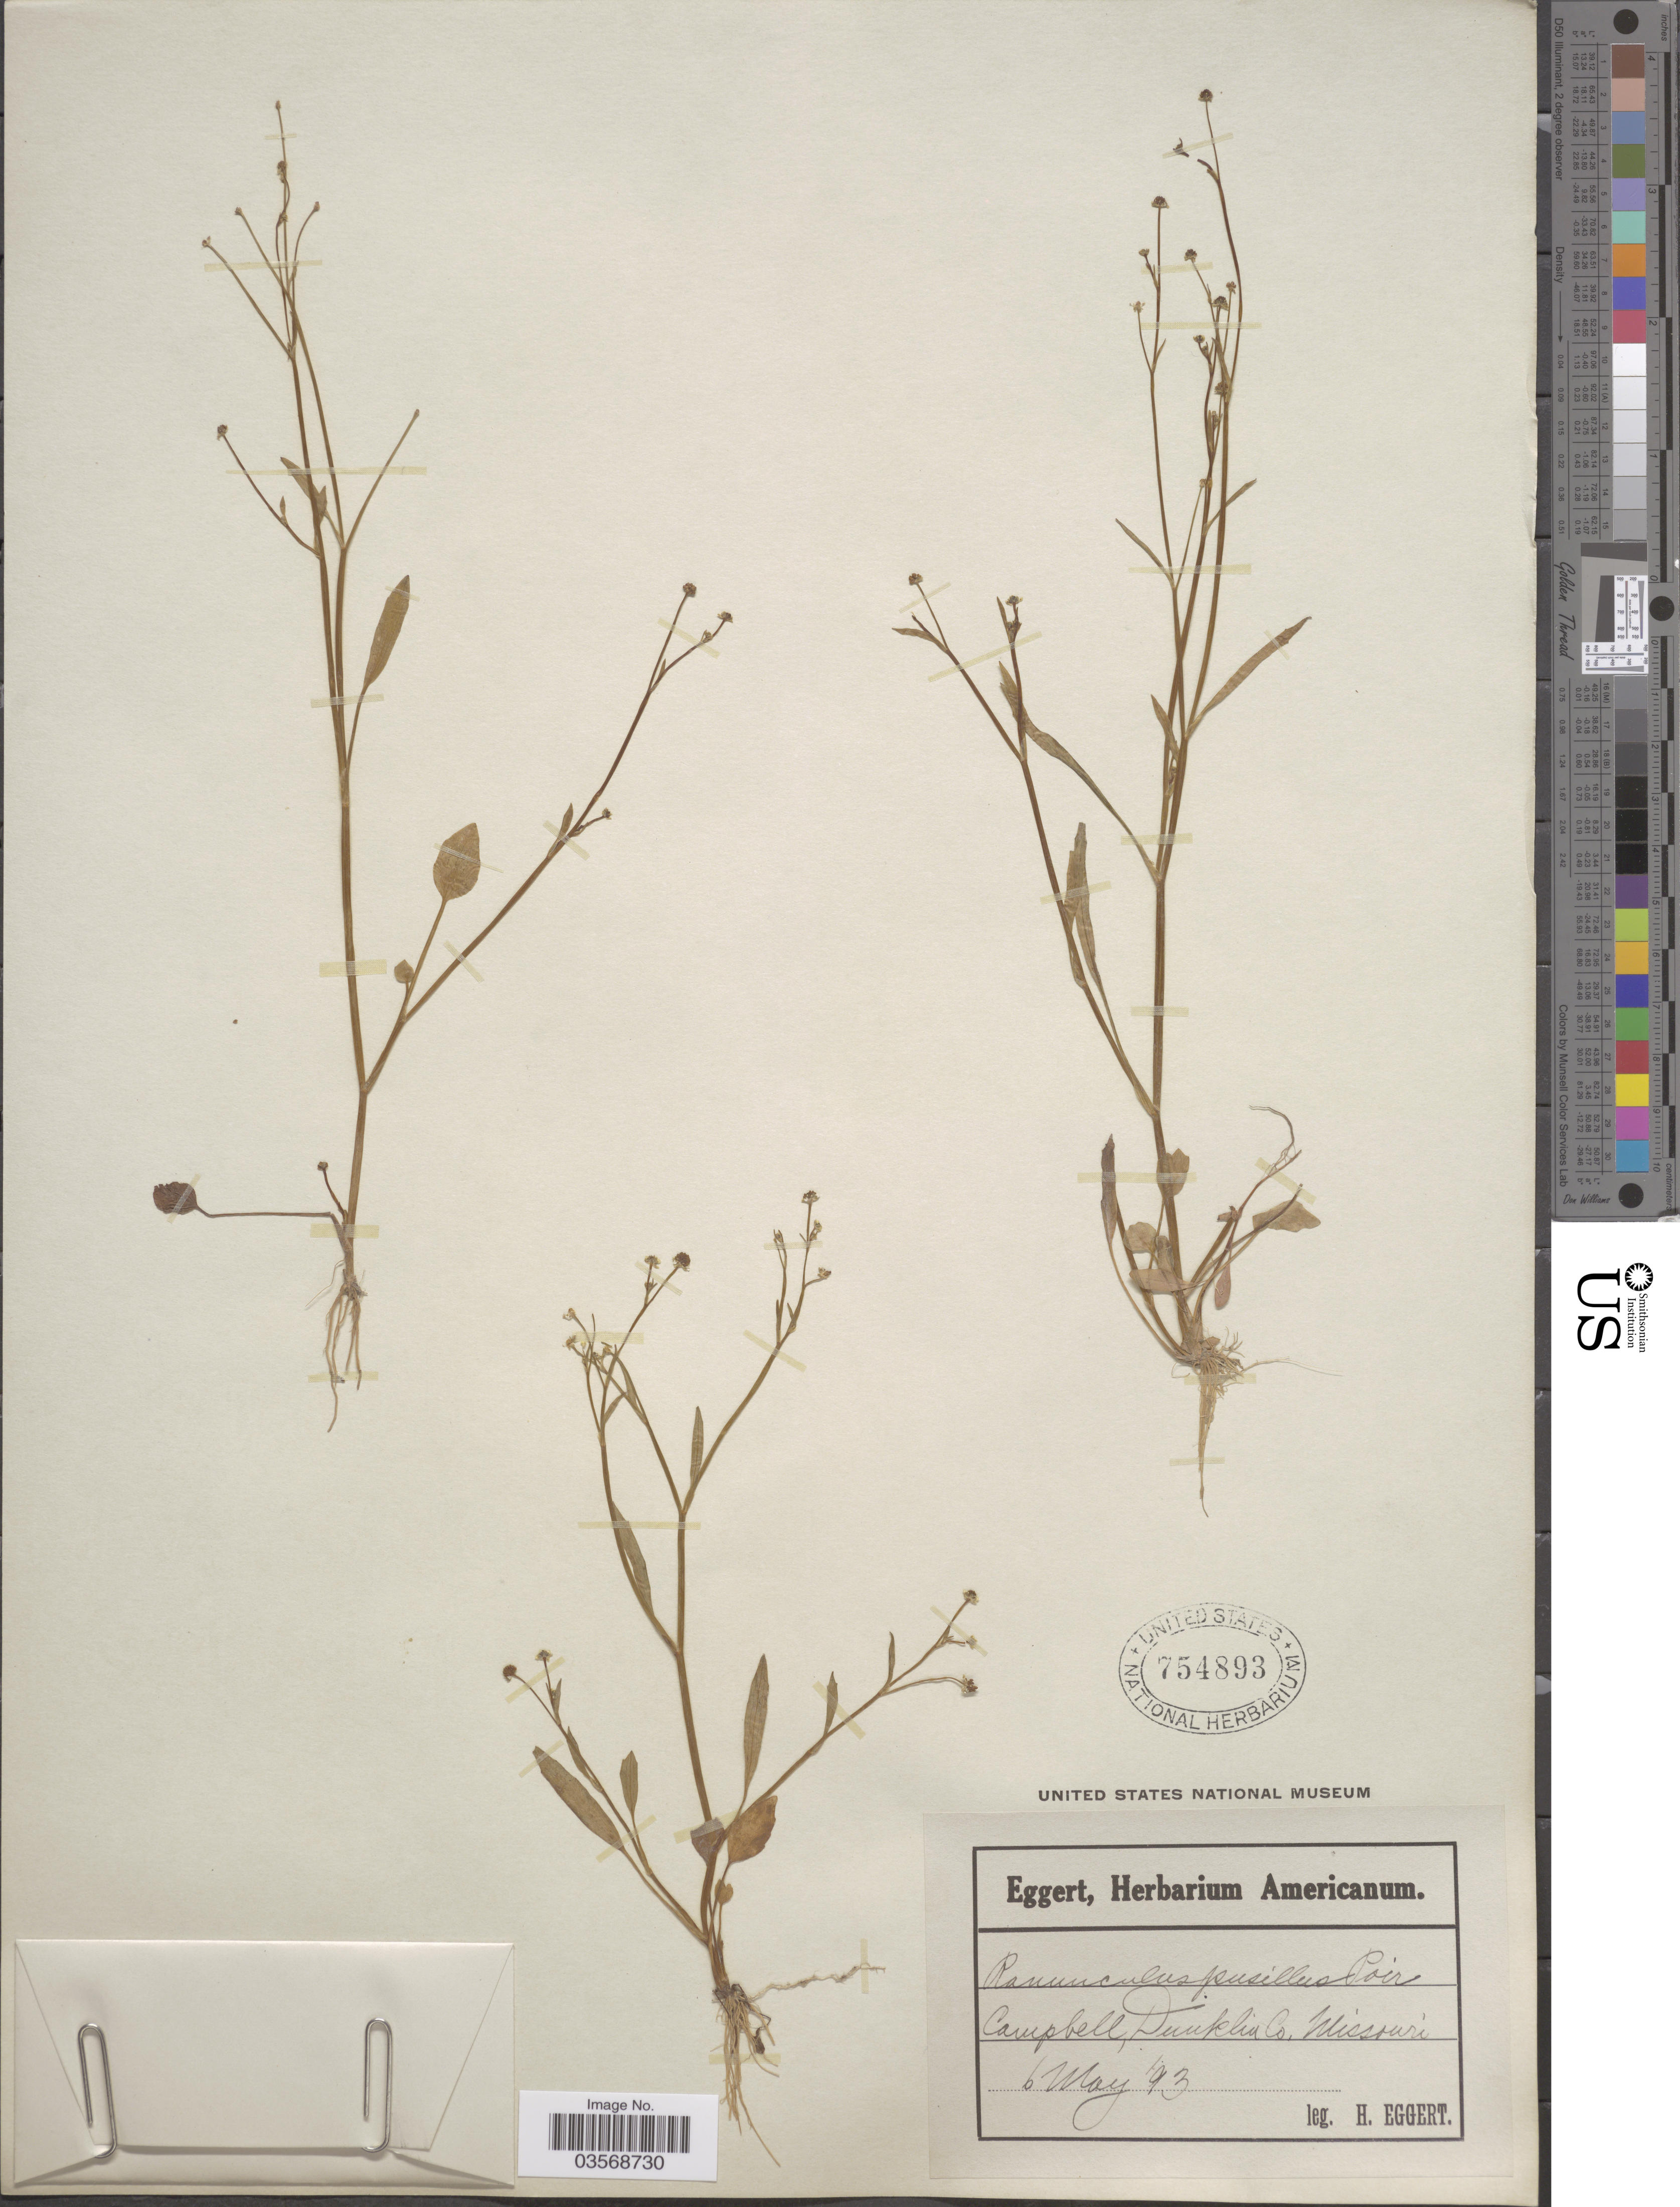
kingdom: Plantae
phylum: Tracheophyta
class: Magnoliopsida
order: Ranunculales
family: Ranunculaceae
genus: Ranunculus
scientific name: Ranunculus pusillus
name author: Poir.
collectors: H. Eggert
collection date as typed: Transcribed d/m/y: 6/5/93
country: United States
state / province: Missouri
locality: Campbell, Dunklin Co.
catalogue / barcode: US 754893